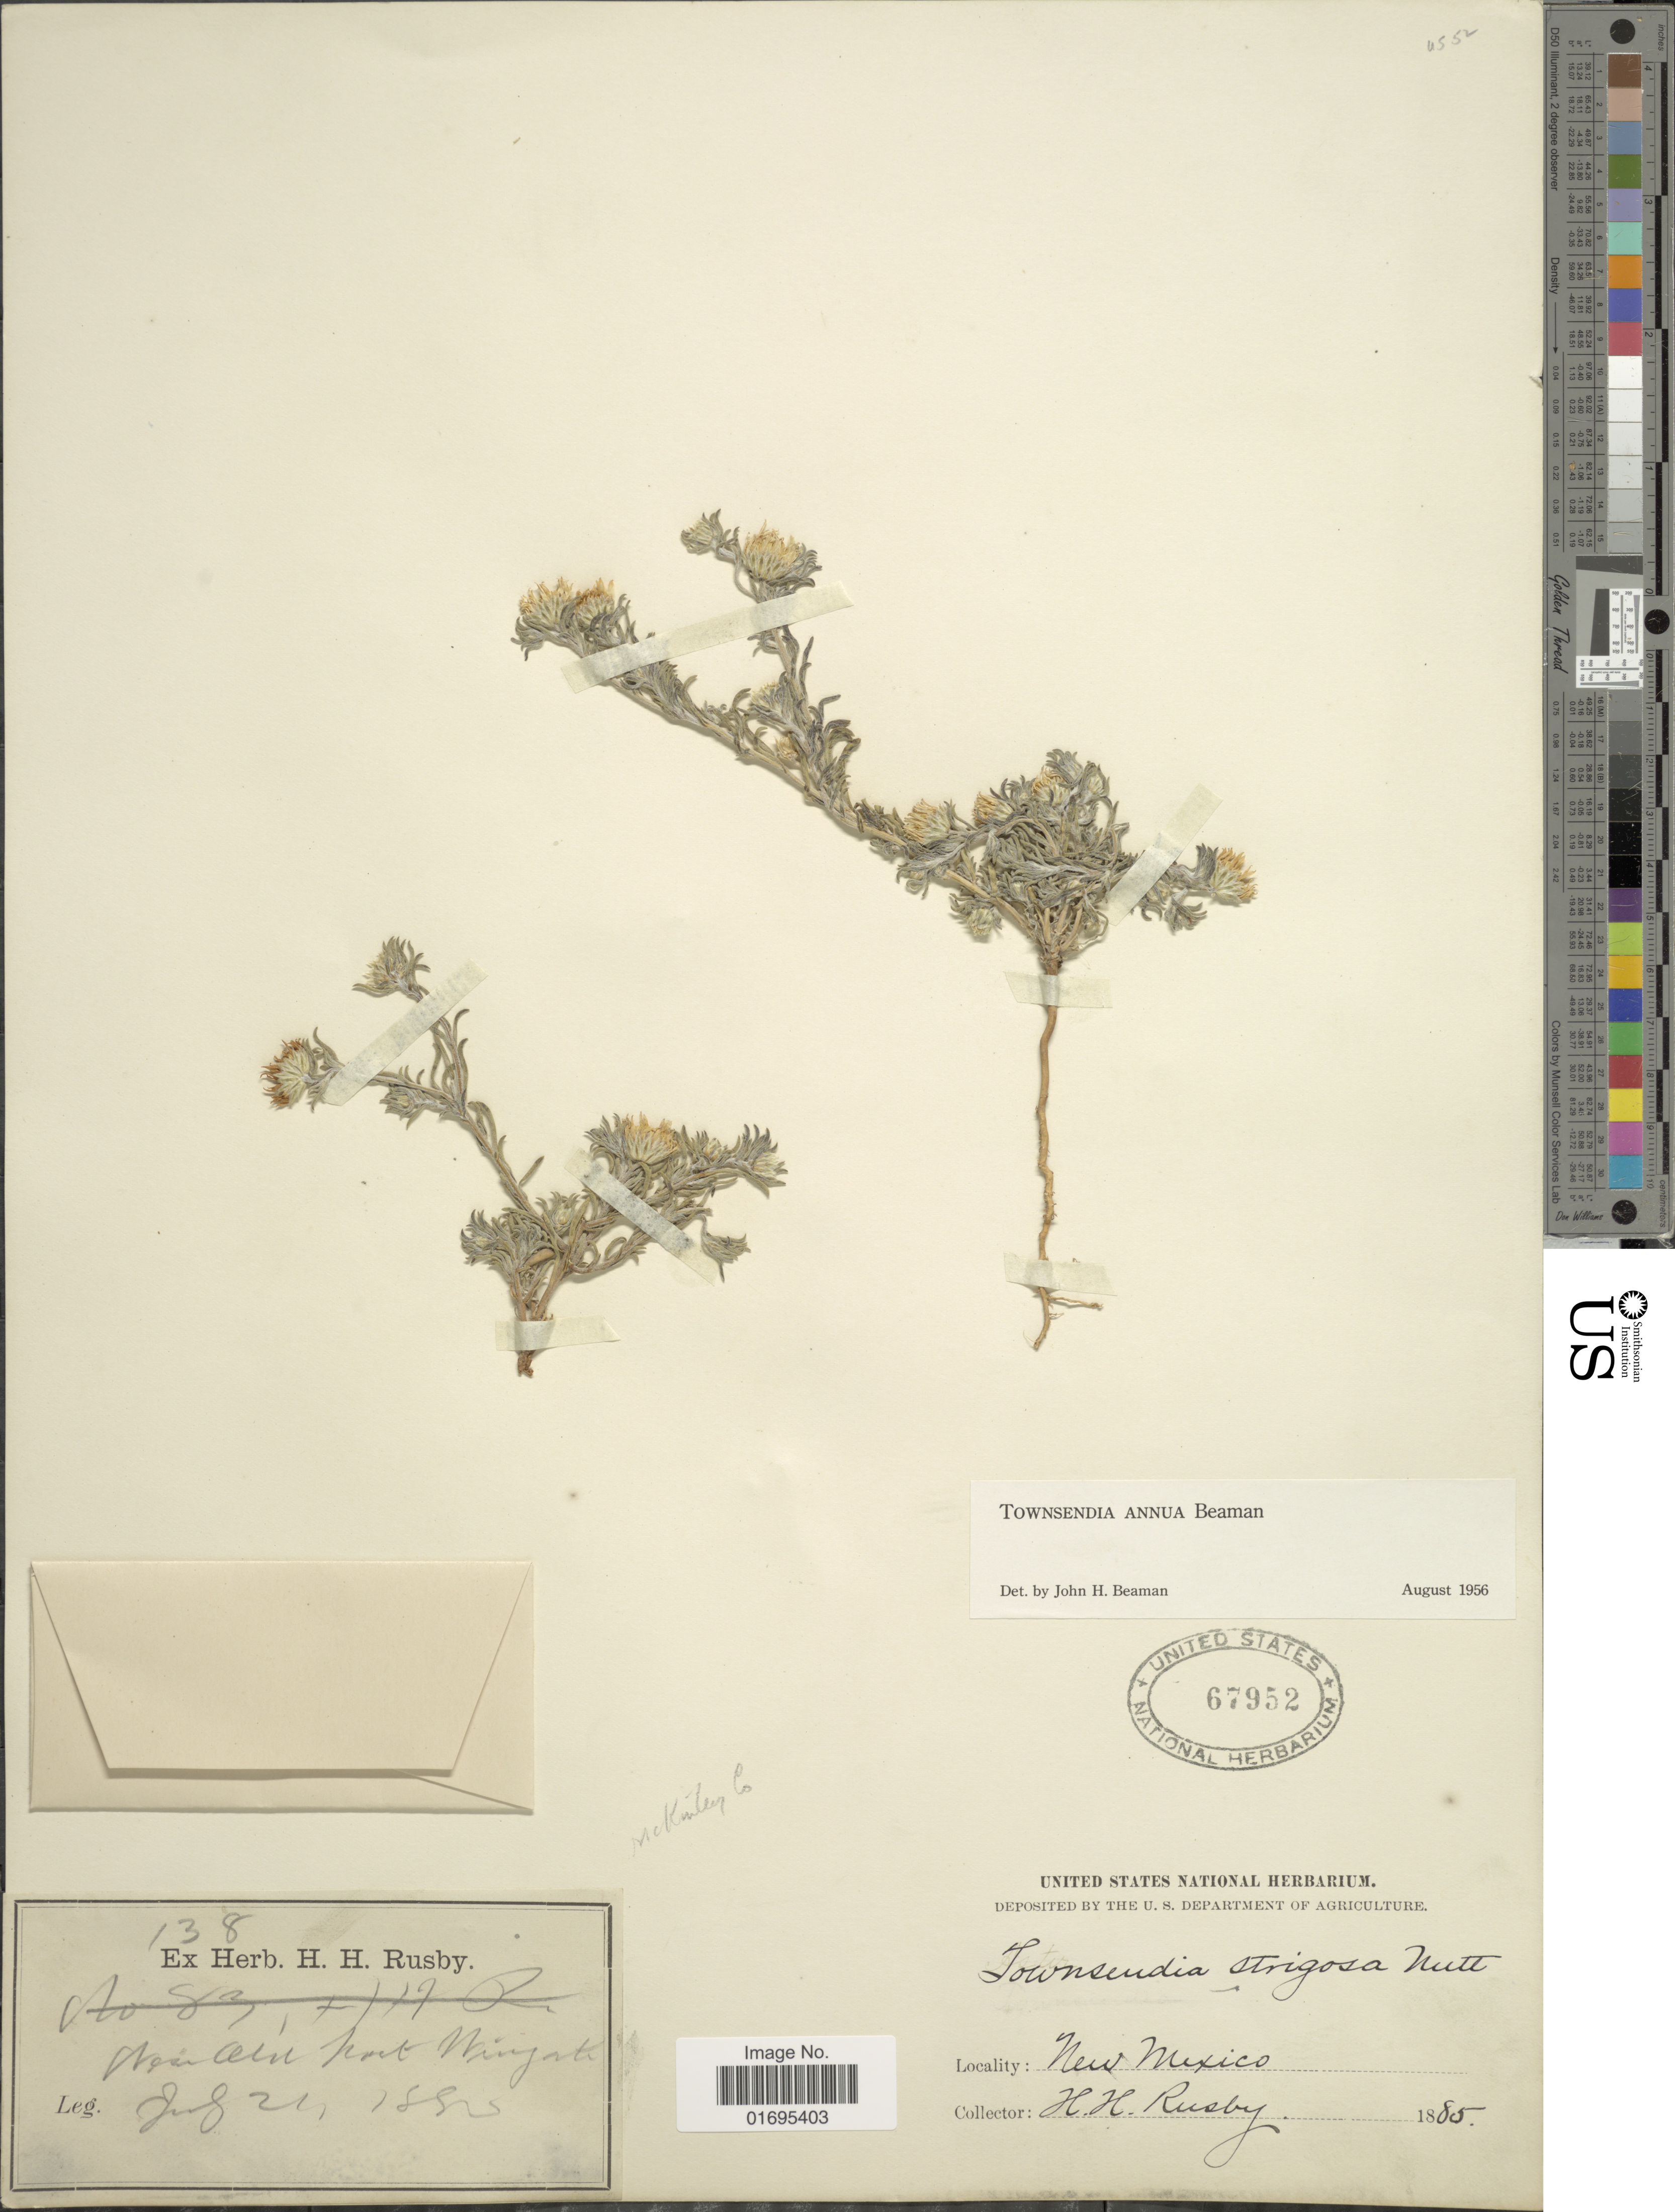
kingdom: Plantae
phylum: Tracheophyta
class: Magnoliopsida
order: Asterales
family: Asteraceae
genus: Townsendia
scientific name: Townsendia annua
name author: Beaman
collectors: H. H. Rusby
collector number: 138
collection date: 1880-07-21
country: United States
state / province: New Mexico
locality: Mtn Atn Fort Wingate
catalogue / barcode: US 67952